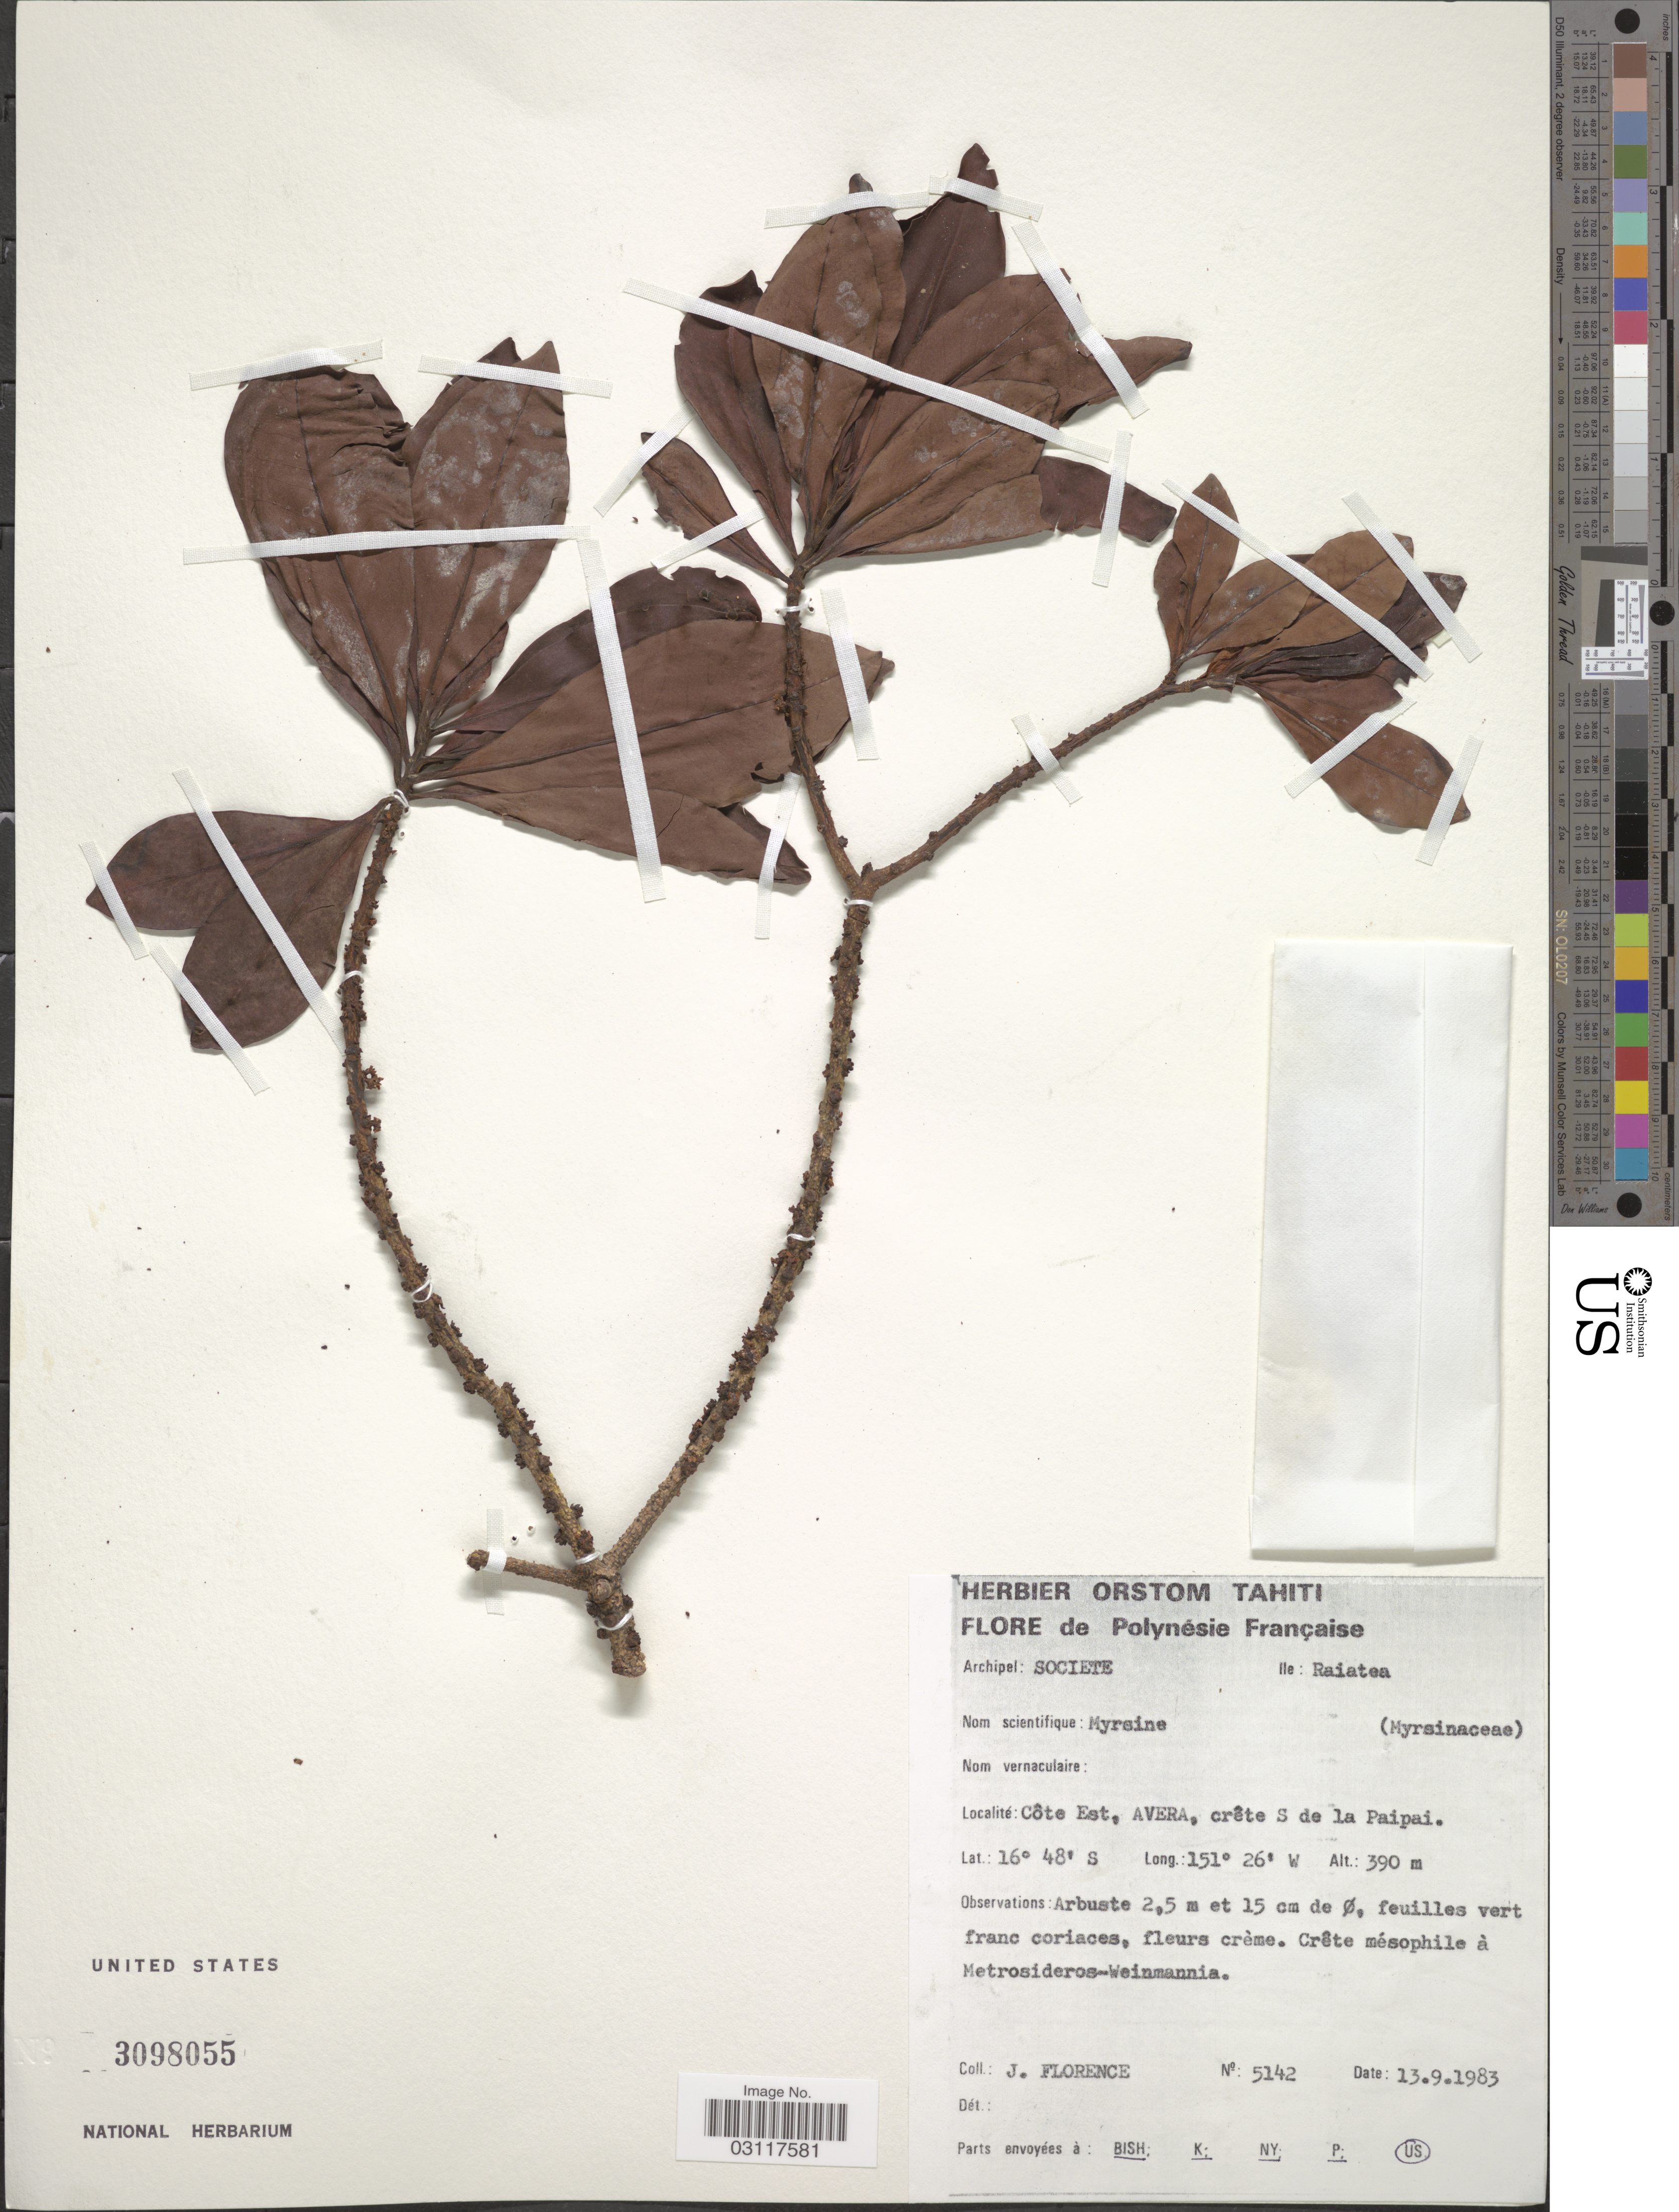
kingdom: Plantae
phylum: Tracheophyta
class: Magnoliopsida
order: Ericales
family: Primulaceae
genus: Myrsine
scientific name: Myrsine sp.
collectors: J. Florence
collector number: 5142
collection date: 1983-09-13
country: French Polynesia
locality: Archipel: Societe, Ile: Raiatea, Côte Est, Avera, crête S de la Paipai.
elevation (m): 390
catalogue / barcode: US 3098055